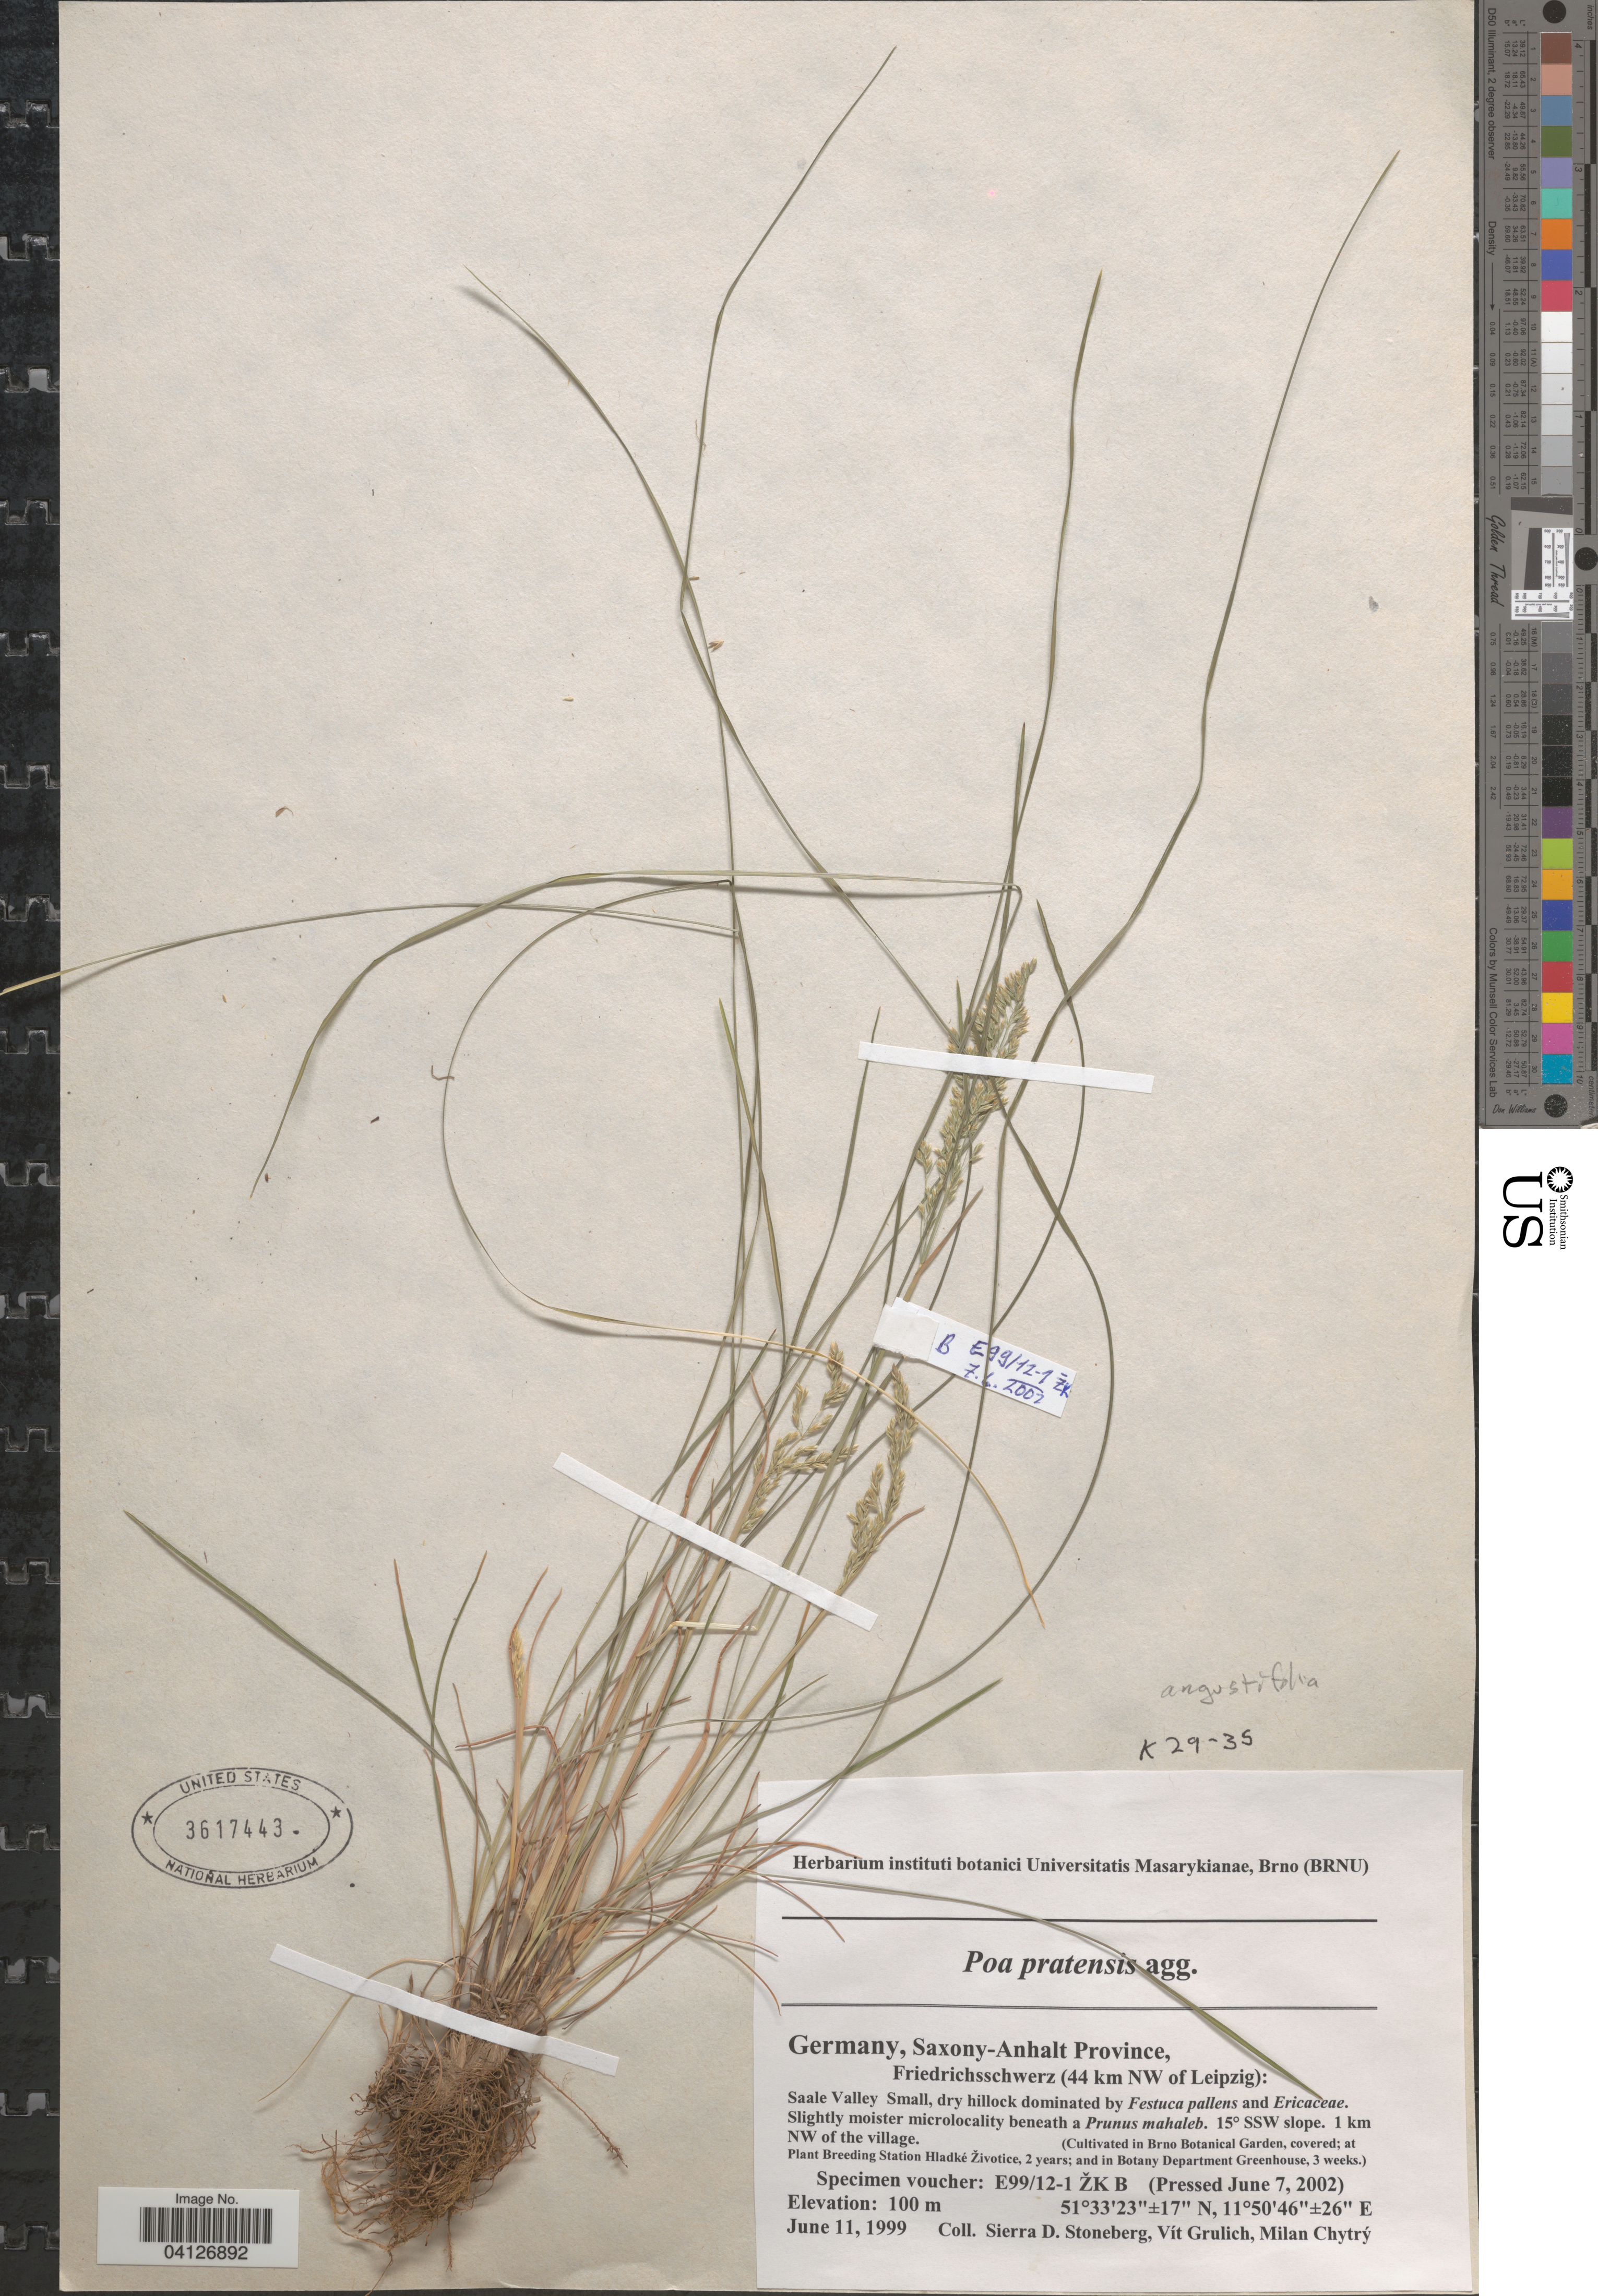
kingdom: Plantae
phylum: Tracheophyta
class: Liliopsida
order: Poales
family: Poaceae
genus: Poa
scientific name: Poa pratensis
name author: L.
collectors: Ex herb. instituti botanici Universitatis Masarykianae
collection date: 2002-06-07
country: Czechia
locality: In Brno Botanical Garden, covered; at Plant Breeding Station Hladké Životice, 2 years; and in Botany Department Greenhouse, 3 weeks.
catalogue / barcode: US 3617443